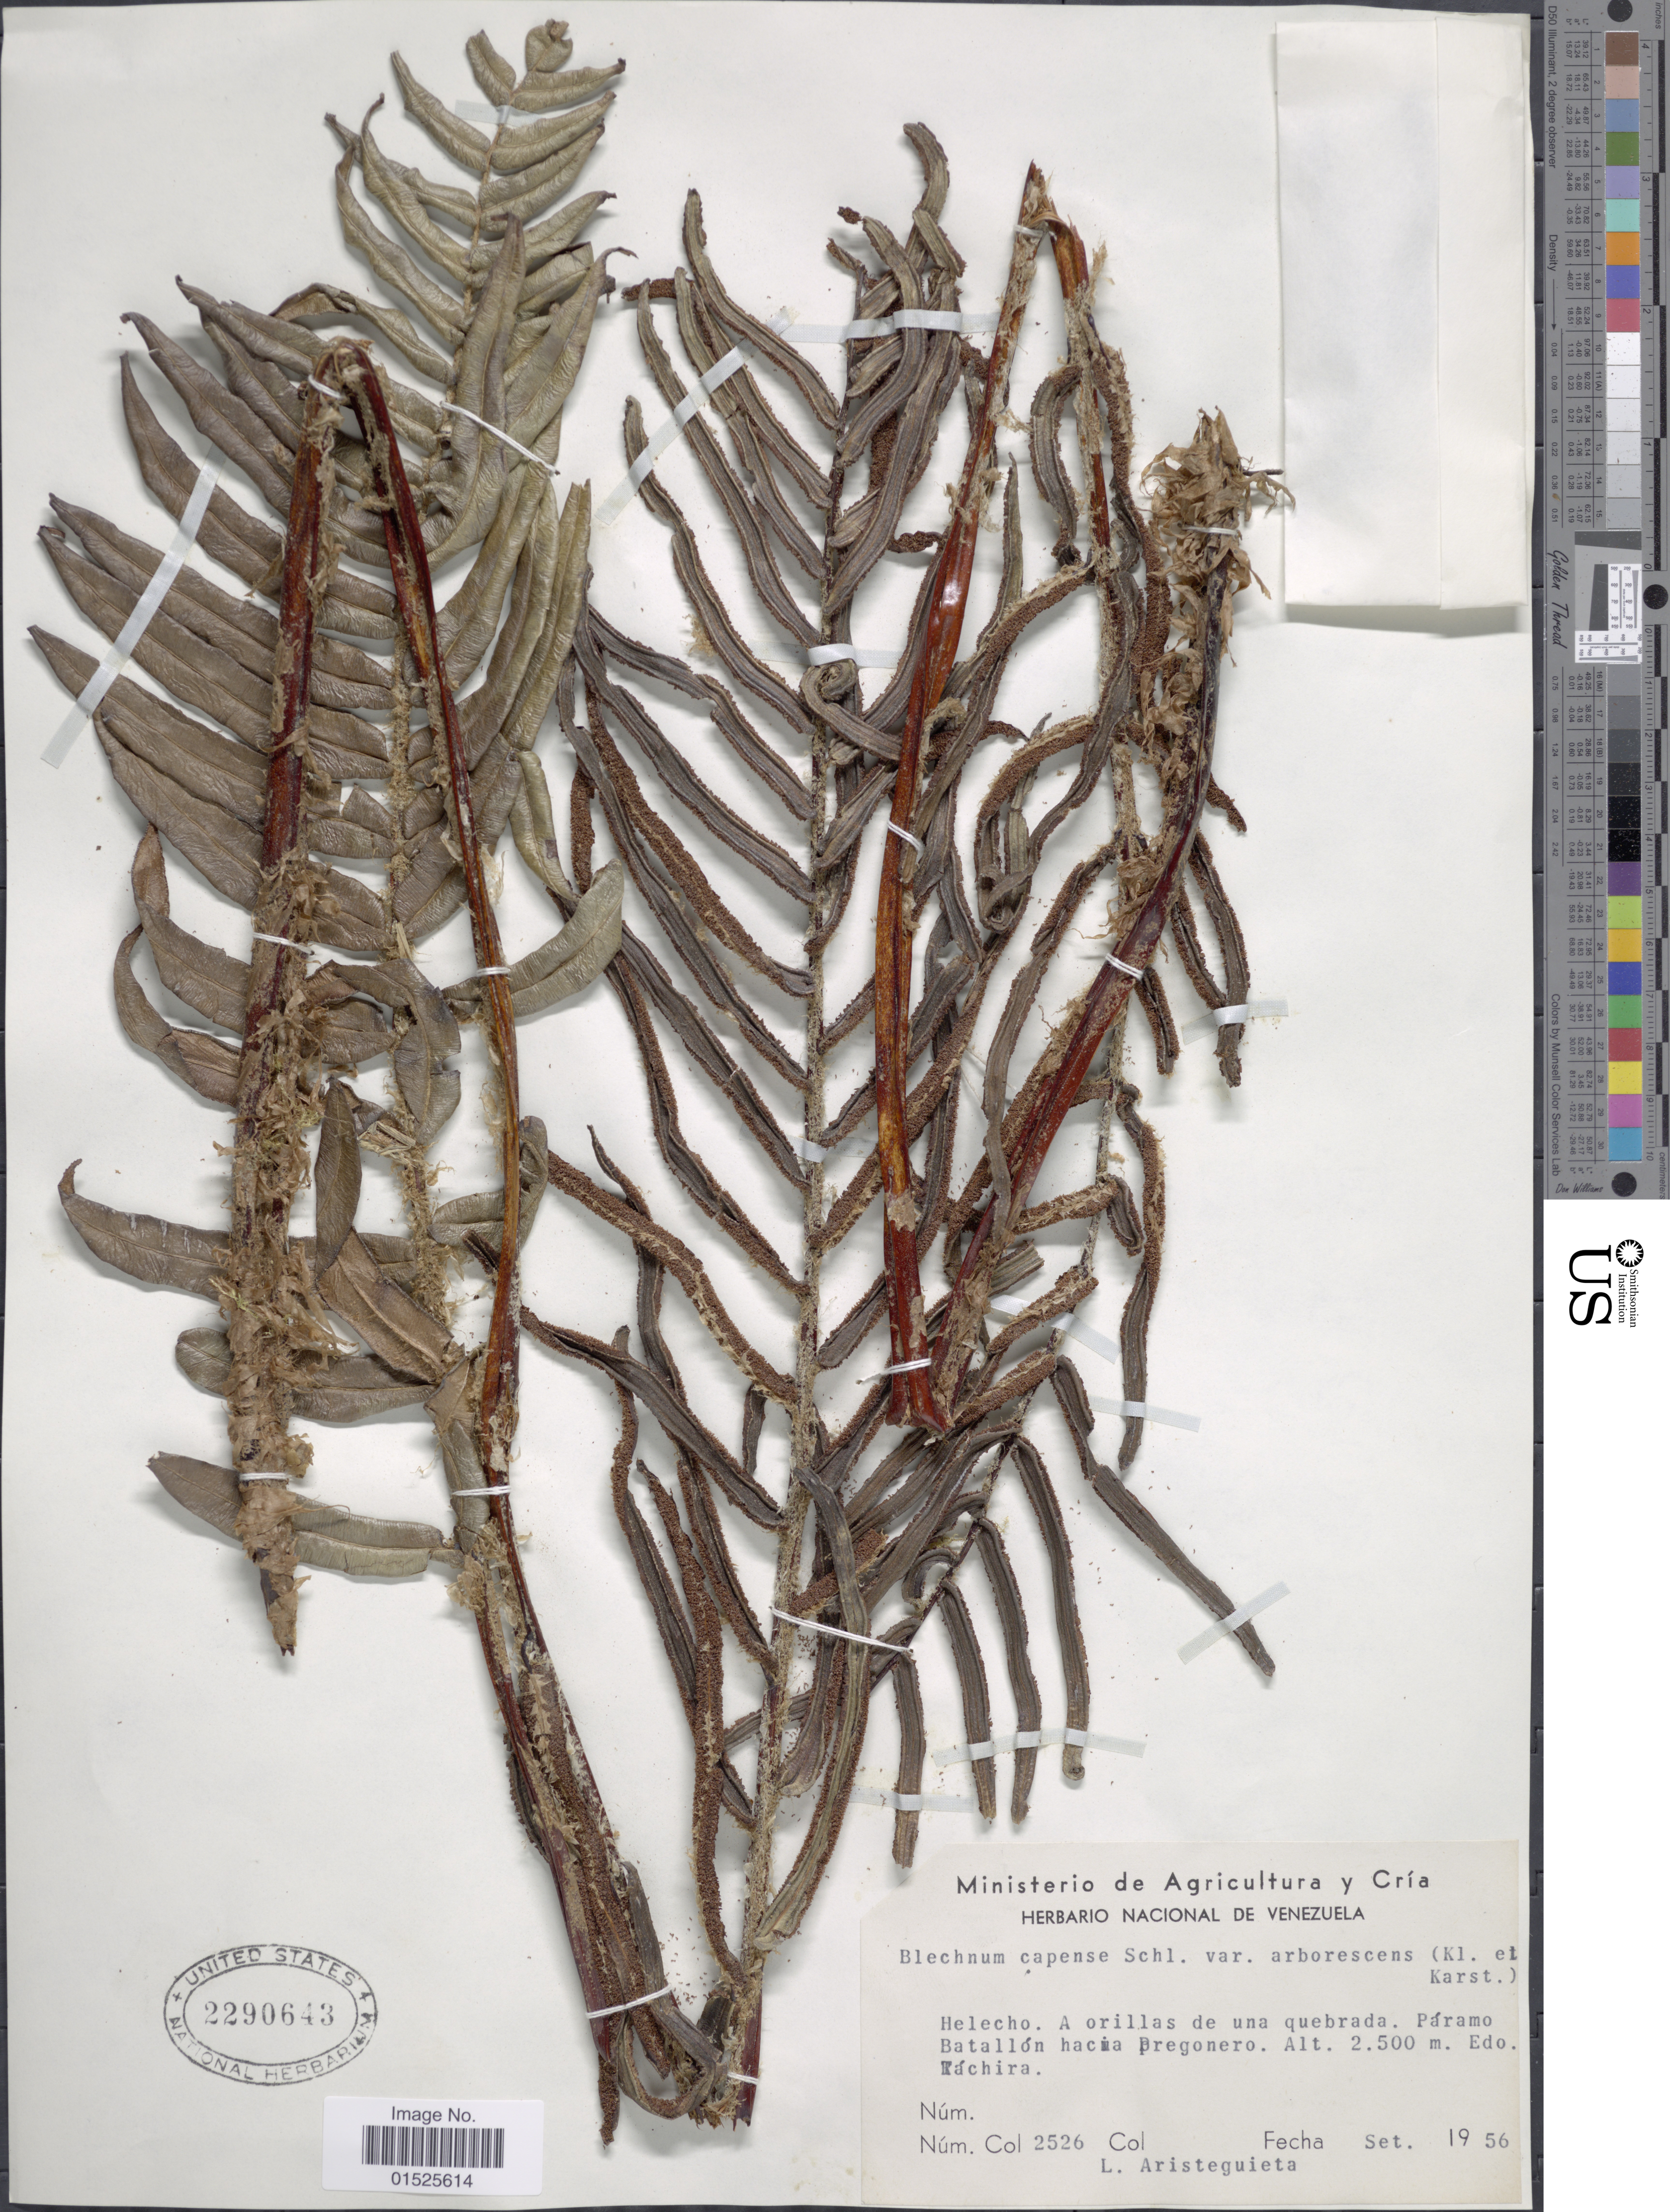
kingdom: Plantae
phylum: Tracheophyta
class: Polypodiopsida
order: Polypodiales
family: Blechnaceae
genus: Blechnum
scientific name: Blechnum cordatum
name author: (Desv.) Hieron.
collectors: L. Aristeguieta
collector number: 2526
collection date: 1956-09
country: Venezuela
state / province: Tachira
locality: Páramo Batallón hacia Pregonero.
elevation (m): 2500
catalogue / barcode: US 2290643